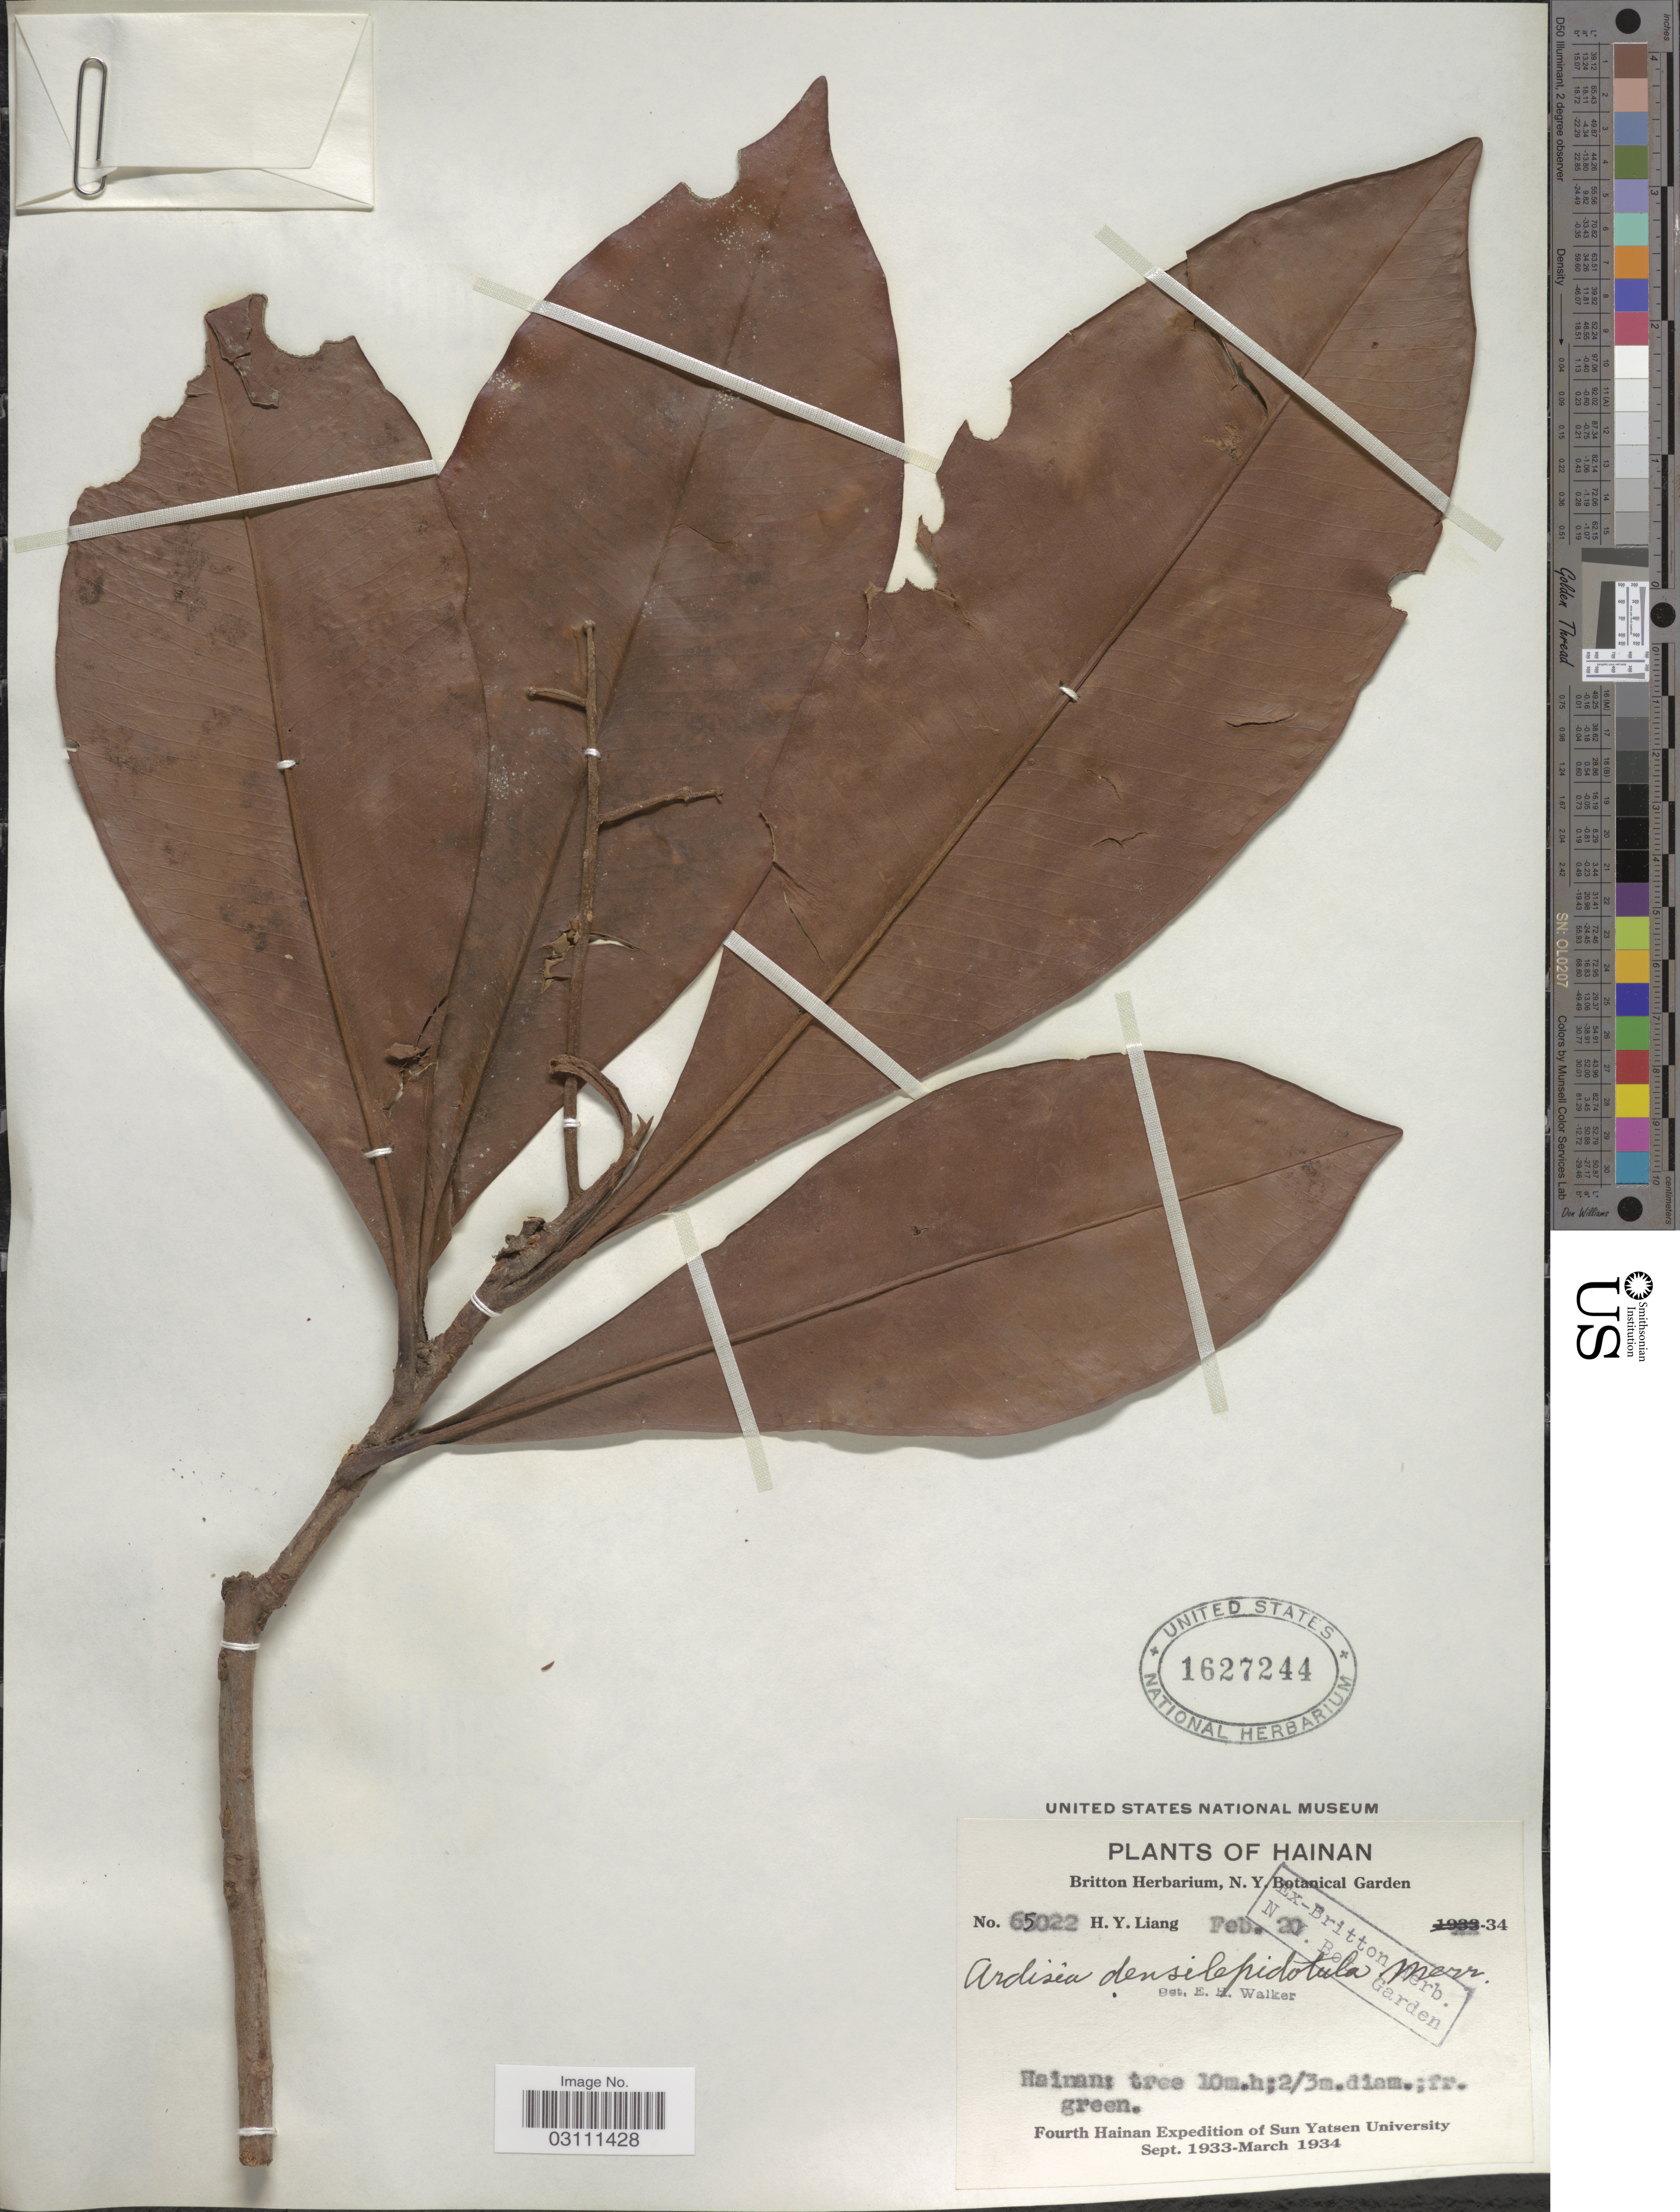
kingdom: Plantae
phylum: Tracheophyta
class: Magnoliopsida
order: Ericales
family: Primulaceae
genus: Ardisia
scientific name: Ardisia densilepidotula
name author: Merr.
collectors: H. Y. Liang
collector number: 65022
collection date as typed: Transcribed d/m/y: 20/2/34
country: China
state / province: Hainan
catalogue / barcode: US 1627244